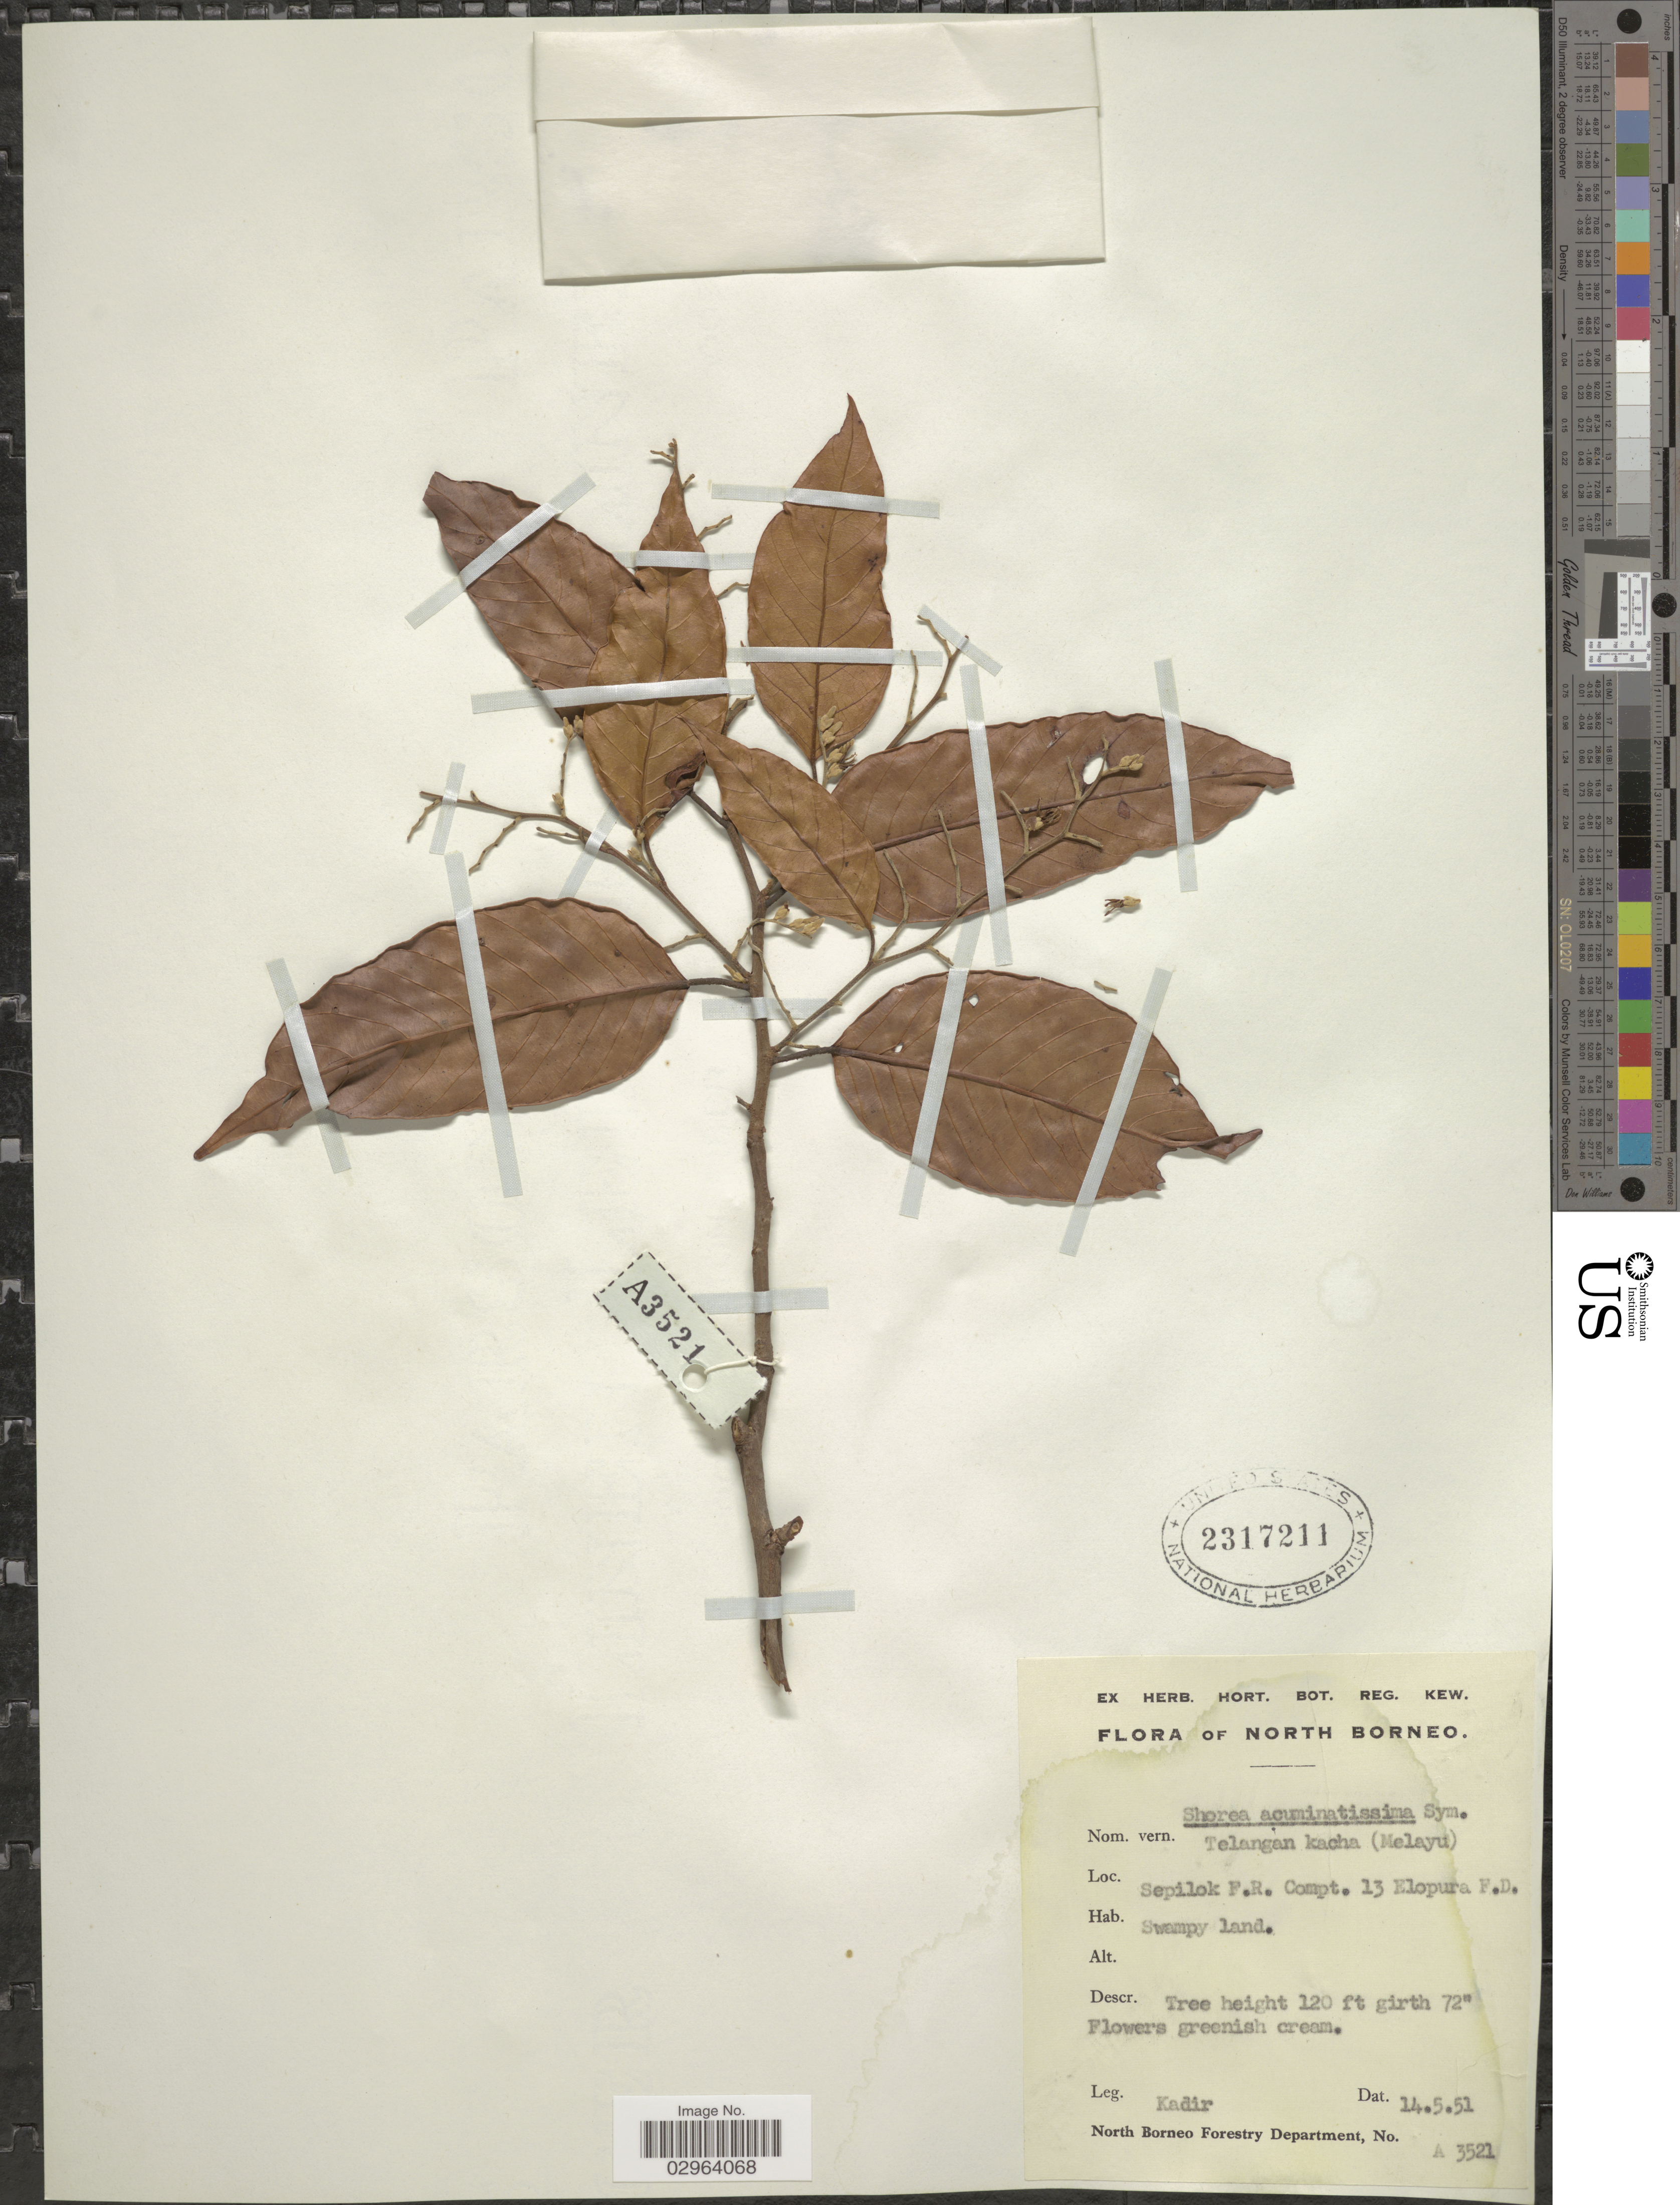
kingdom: Plantae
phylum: Tracheophyta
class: Magnoliopsida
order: Malvales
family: Dipterocarpaceae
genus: Richetia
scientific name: Richetia acuminatissima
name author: (Symington) P.S. Ashton & J. Heck.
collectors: -. Kadir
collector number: A 3521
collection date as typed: Transcribed d/m/y: 14/5/51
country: Malaysia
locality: North Borneo. Sepilok F.R. Compt. 13 Elopura F.D.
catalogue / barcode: US 2317211